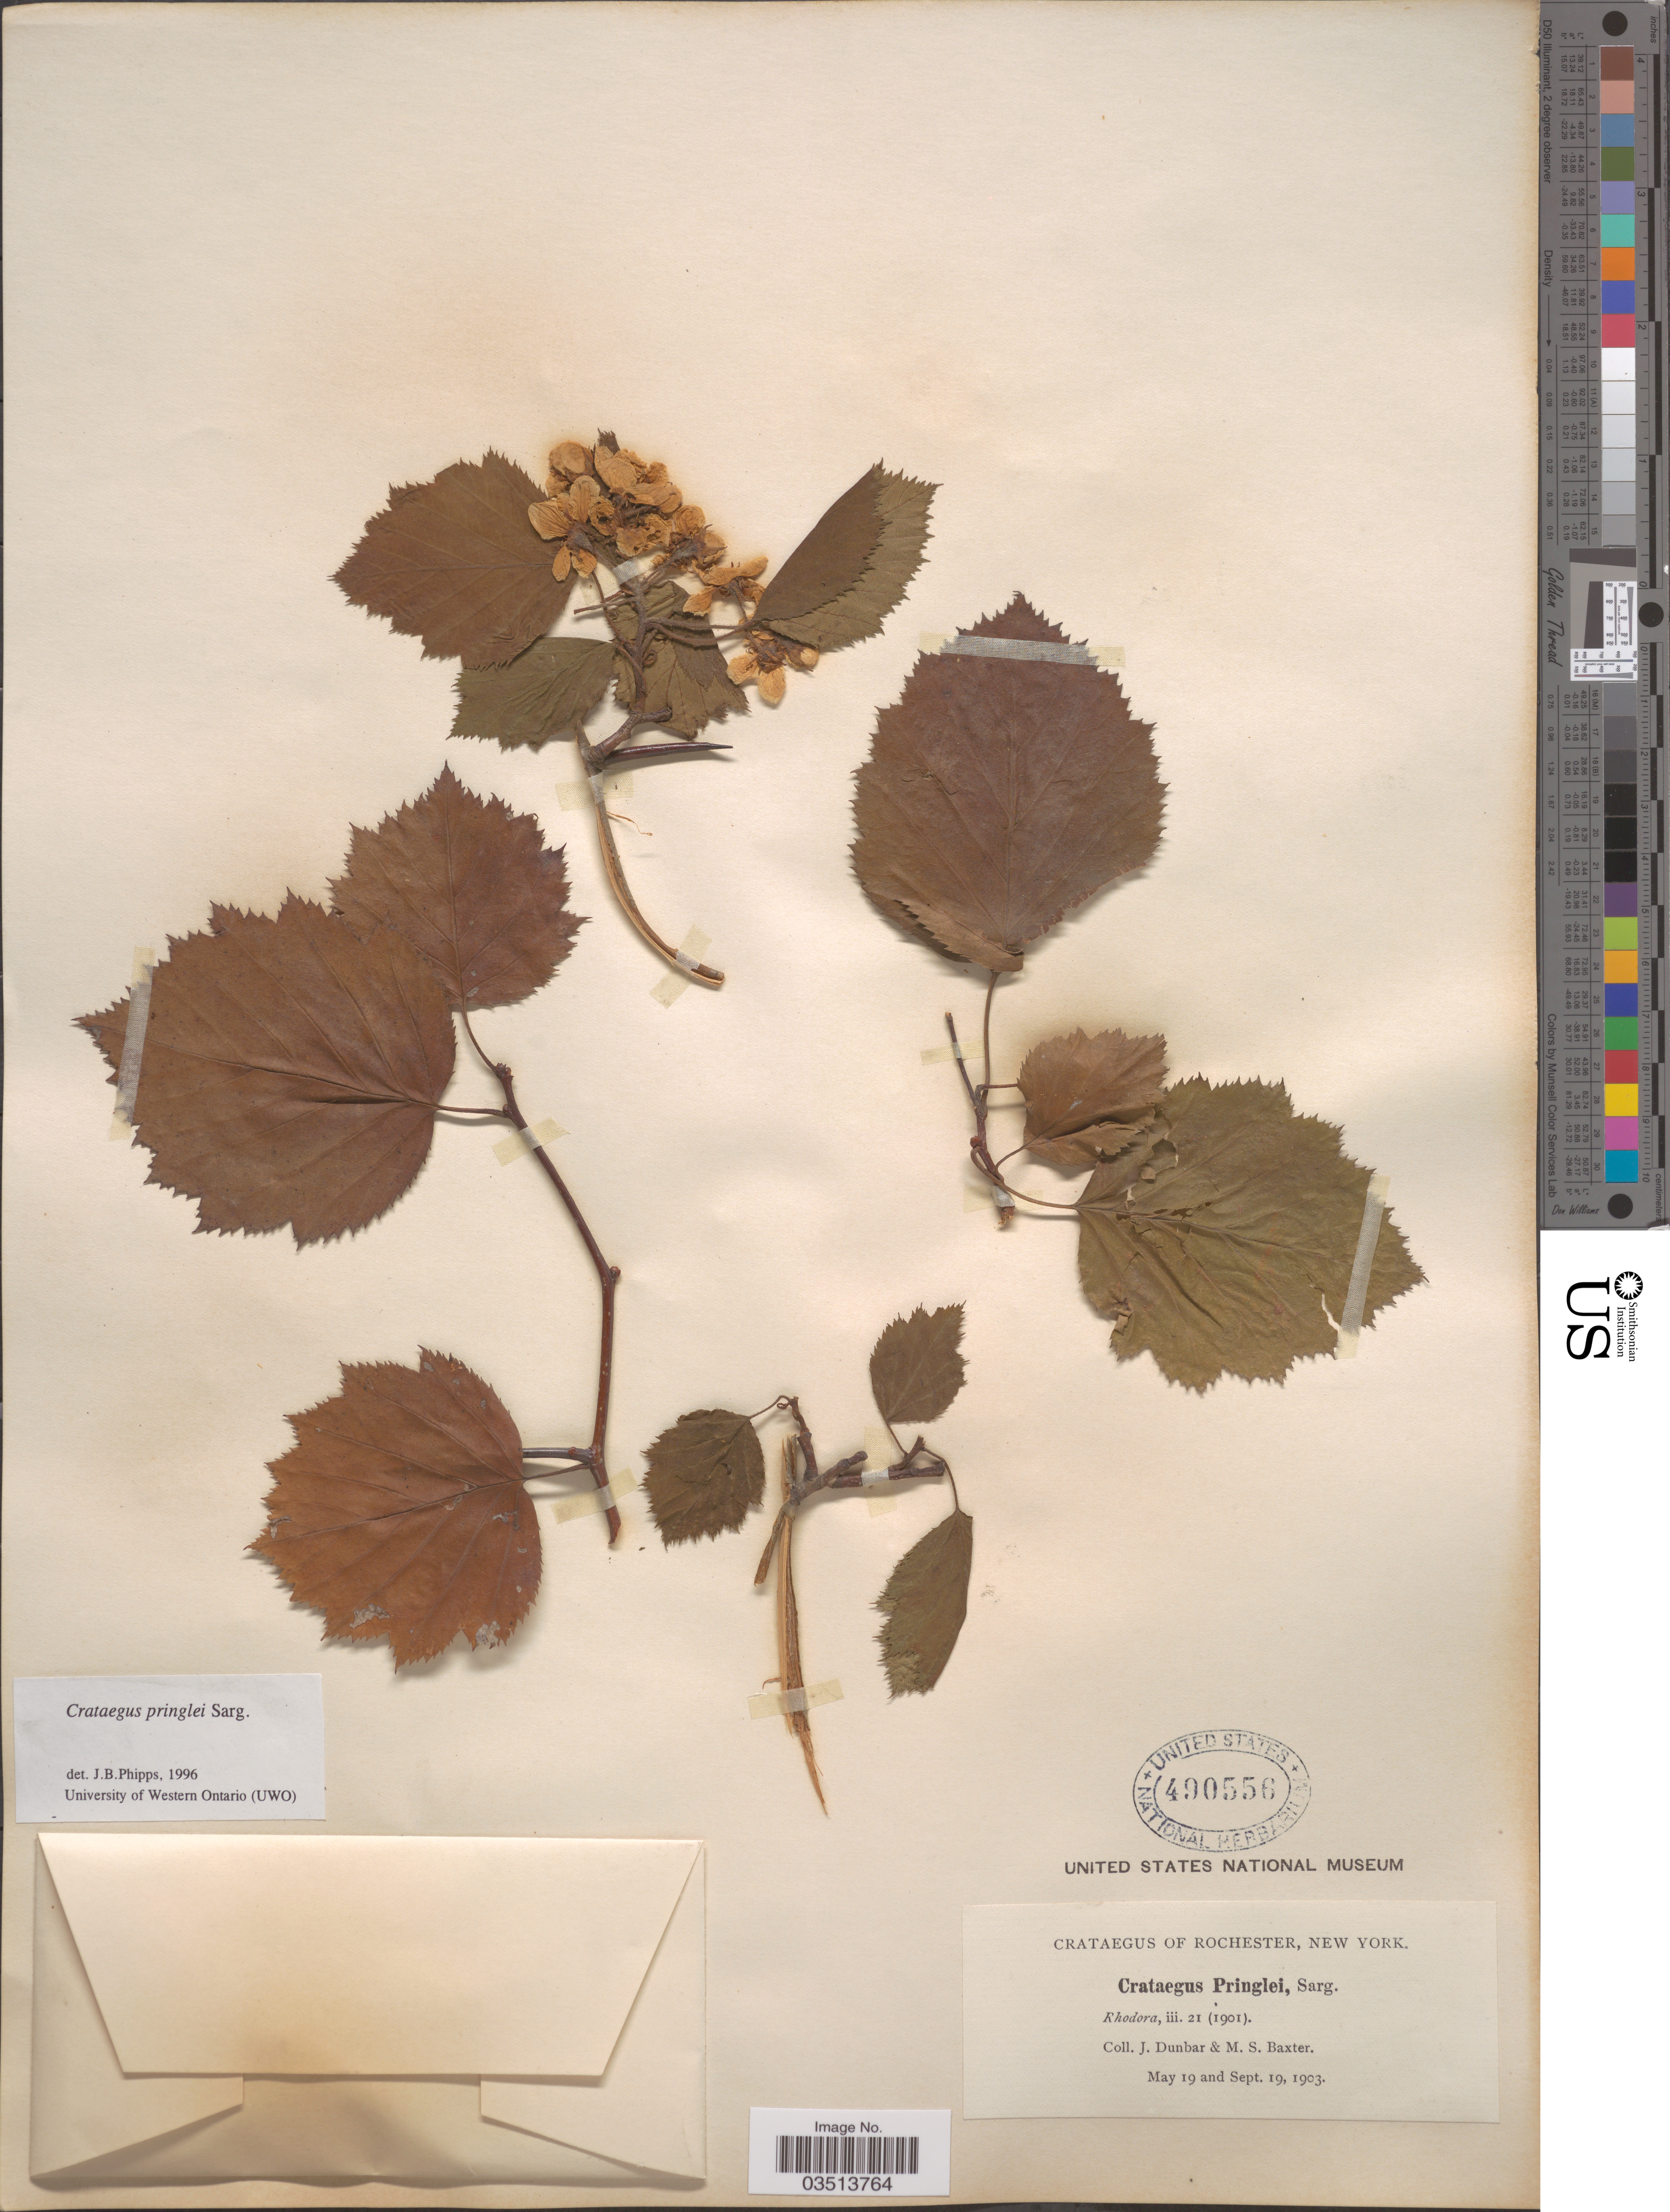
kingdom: Plantae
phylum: Tracheophyta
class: Magnoliopsida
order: Rosales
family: Rosaceae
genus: Crataegus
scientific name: Crataegus coccinea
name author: Ashe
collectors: J. Dunbar & M. Baxter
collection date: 1903-05-19/1903-09-19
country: United States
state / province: New York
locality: Rochester.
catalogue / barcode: US 490556